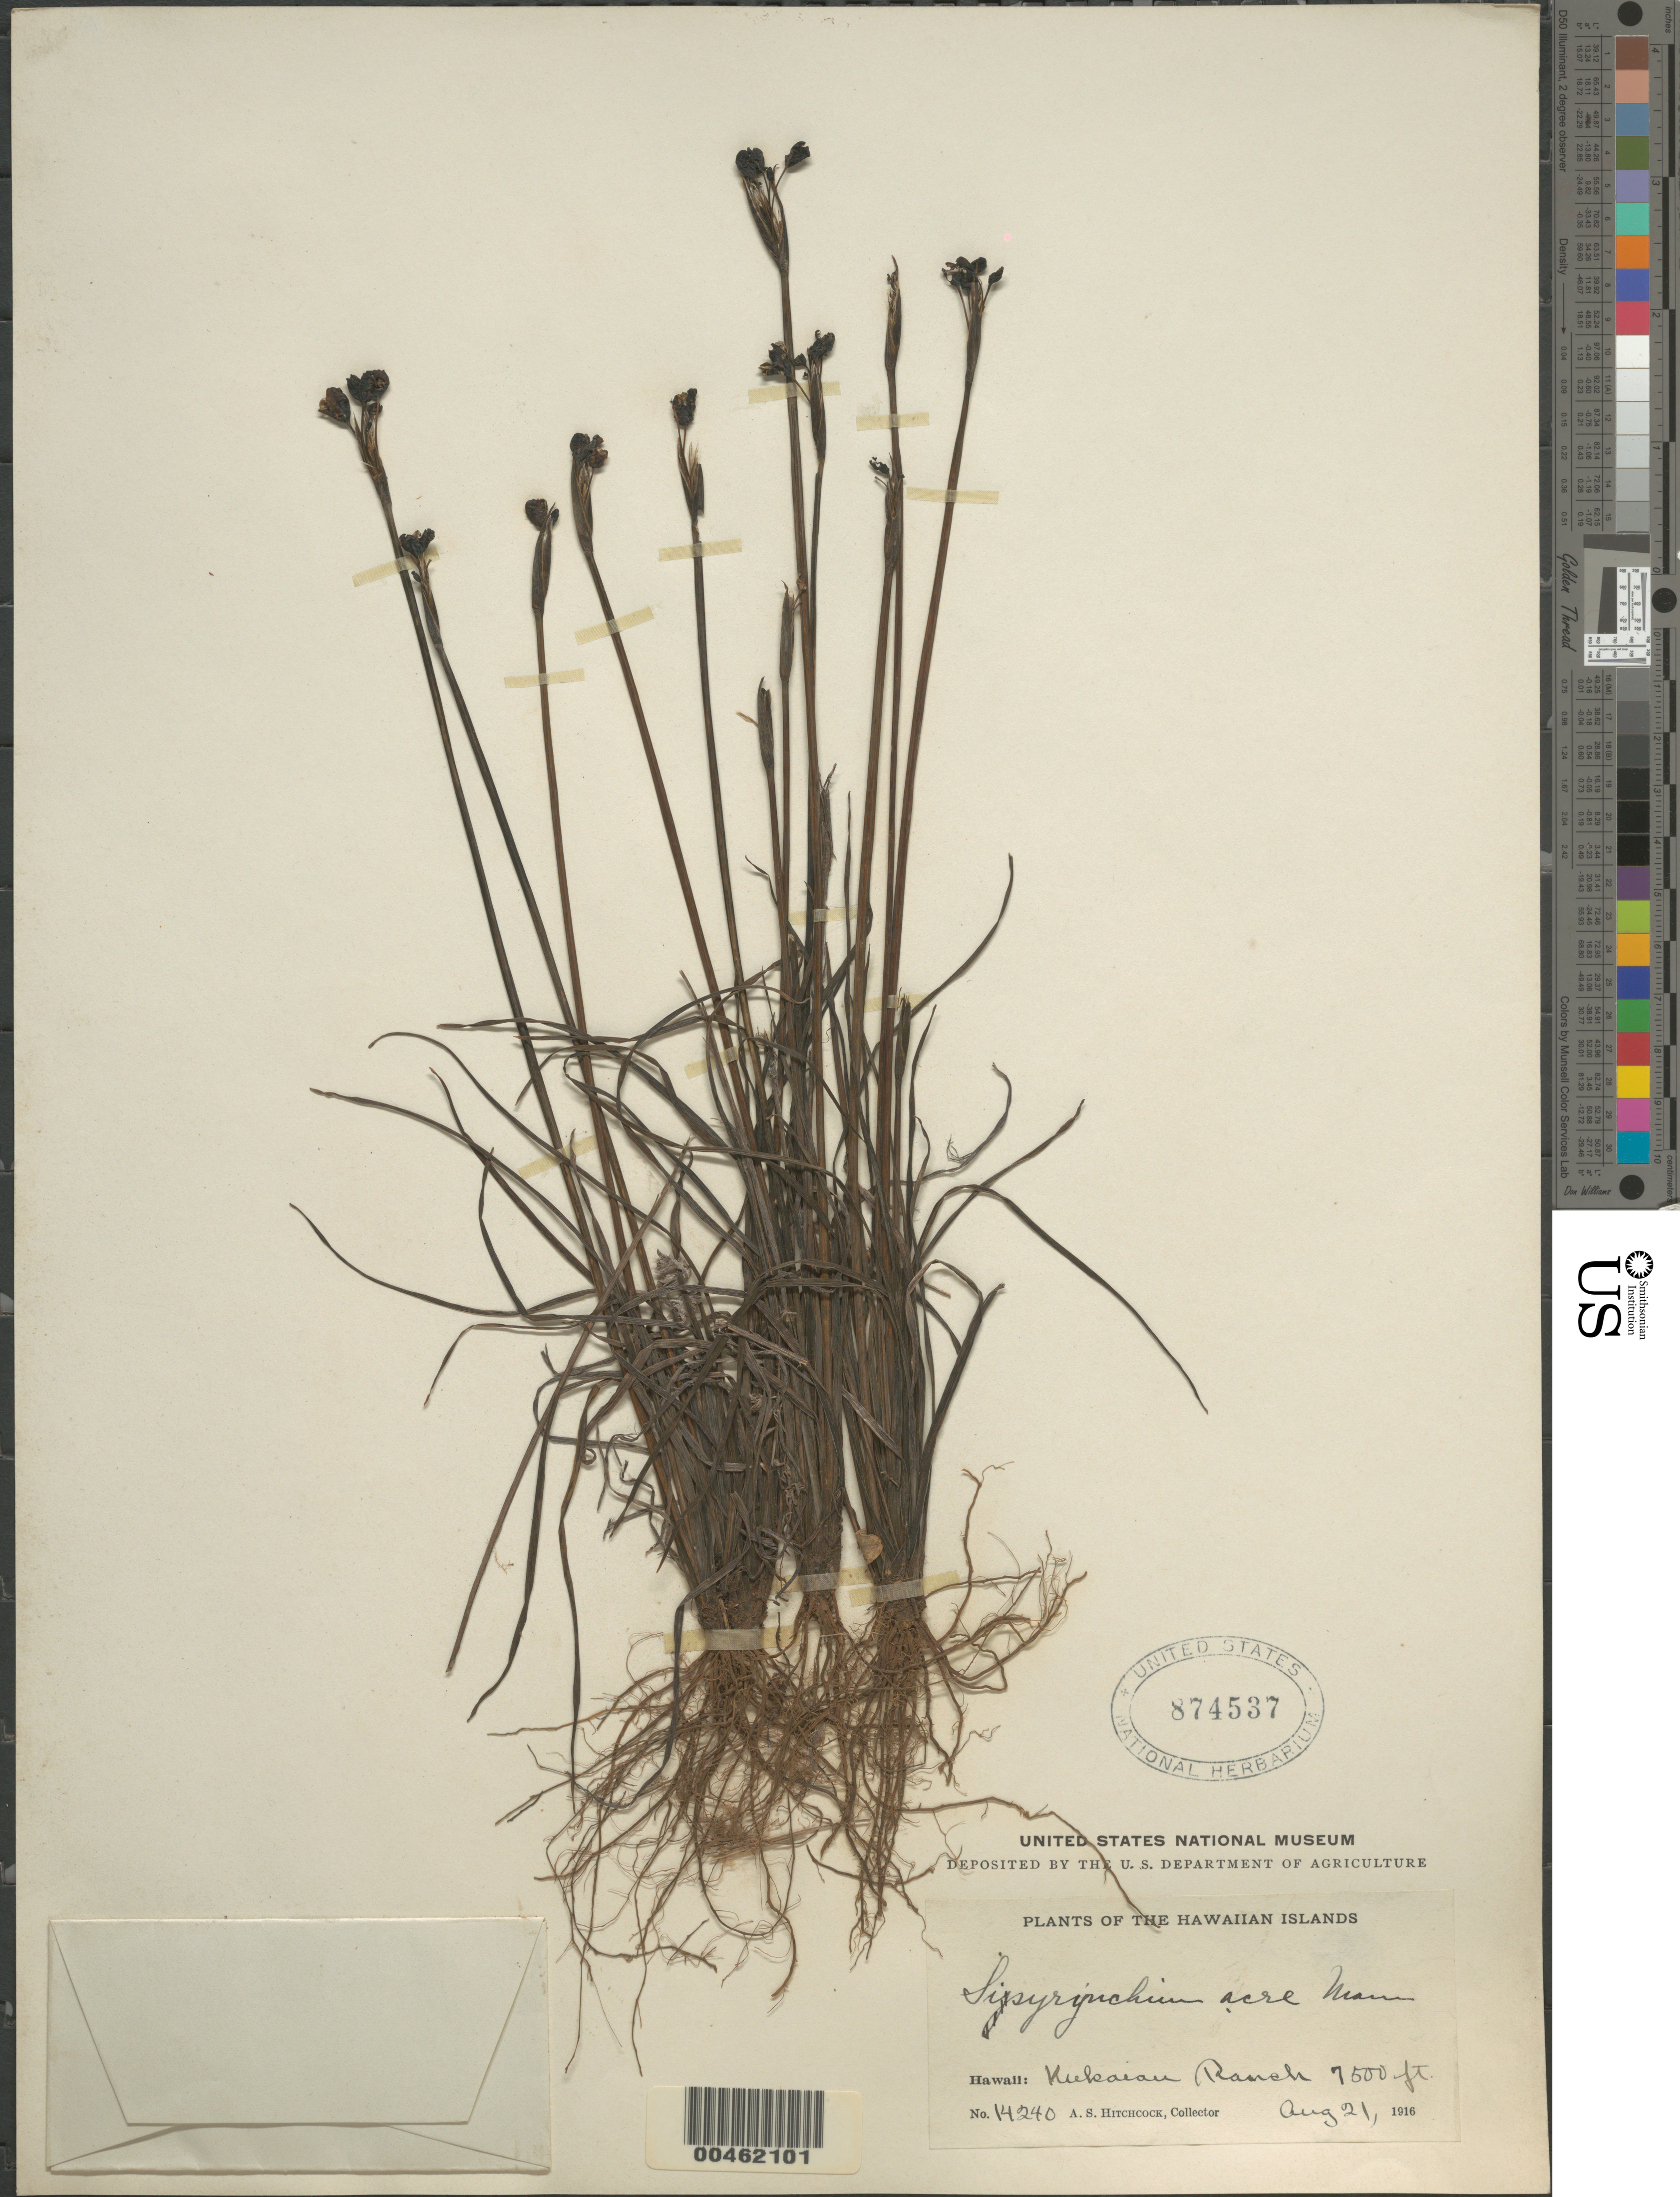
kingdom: Plantae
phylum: Tracheophyta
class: Liliopsida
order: Asparagales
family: Iridaceae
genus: Sisyrinchium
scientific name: Sisyrinchium acre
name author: H. Mann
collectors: A. S. Hitchcock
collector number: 14240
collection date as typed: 21 Aug 1916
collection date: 1916-08-21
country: United States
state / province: Hawaii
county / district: Hawaii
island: Hawaii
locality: Kukaiau Ranch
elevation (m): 2286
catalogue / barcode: US 874537